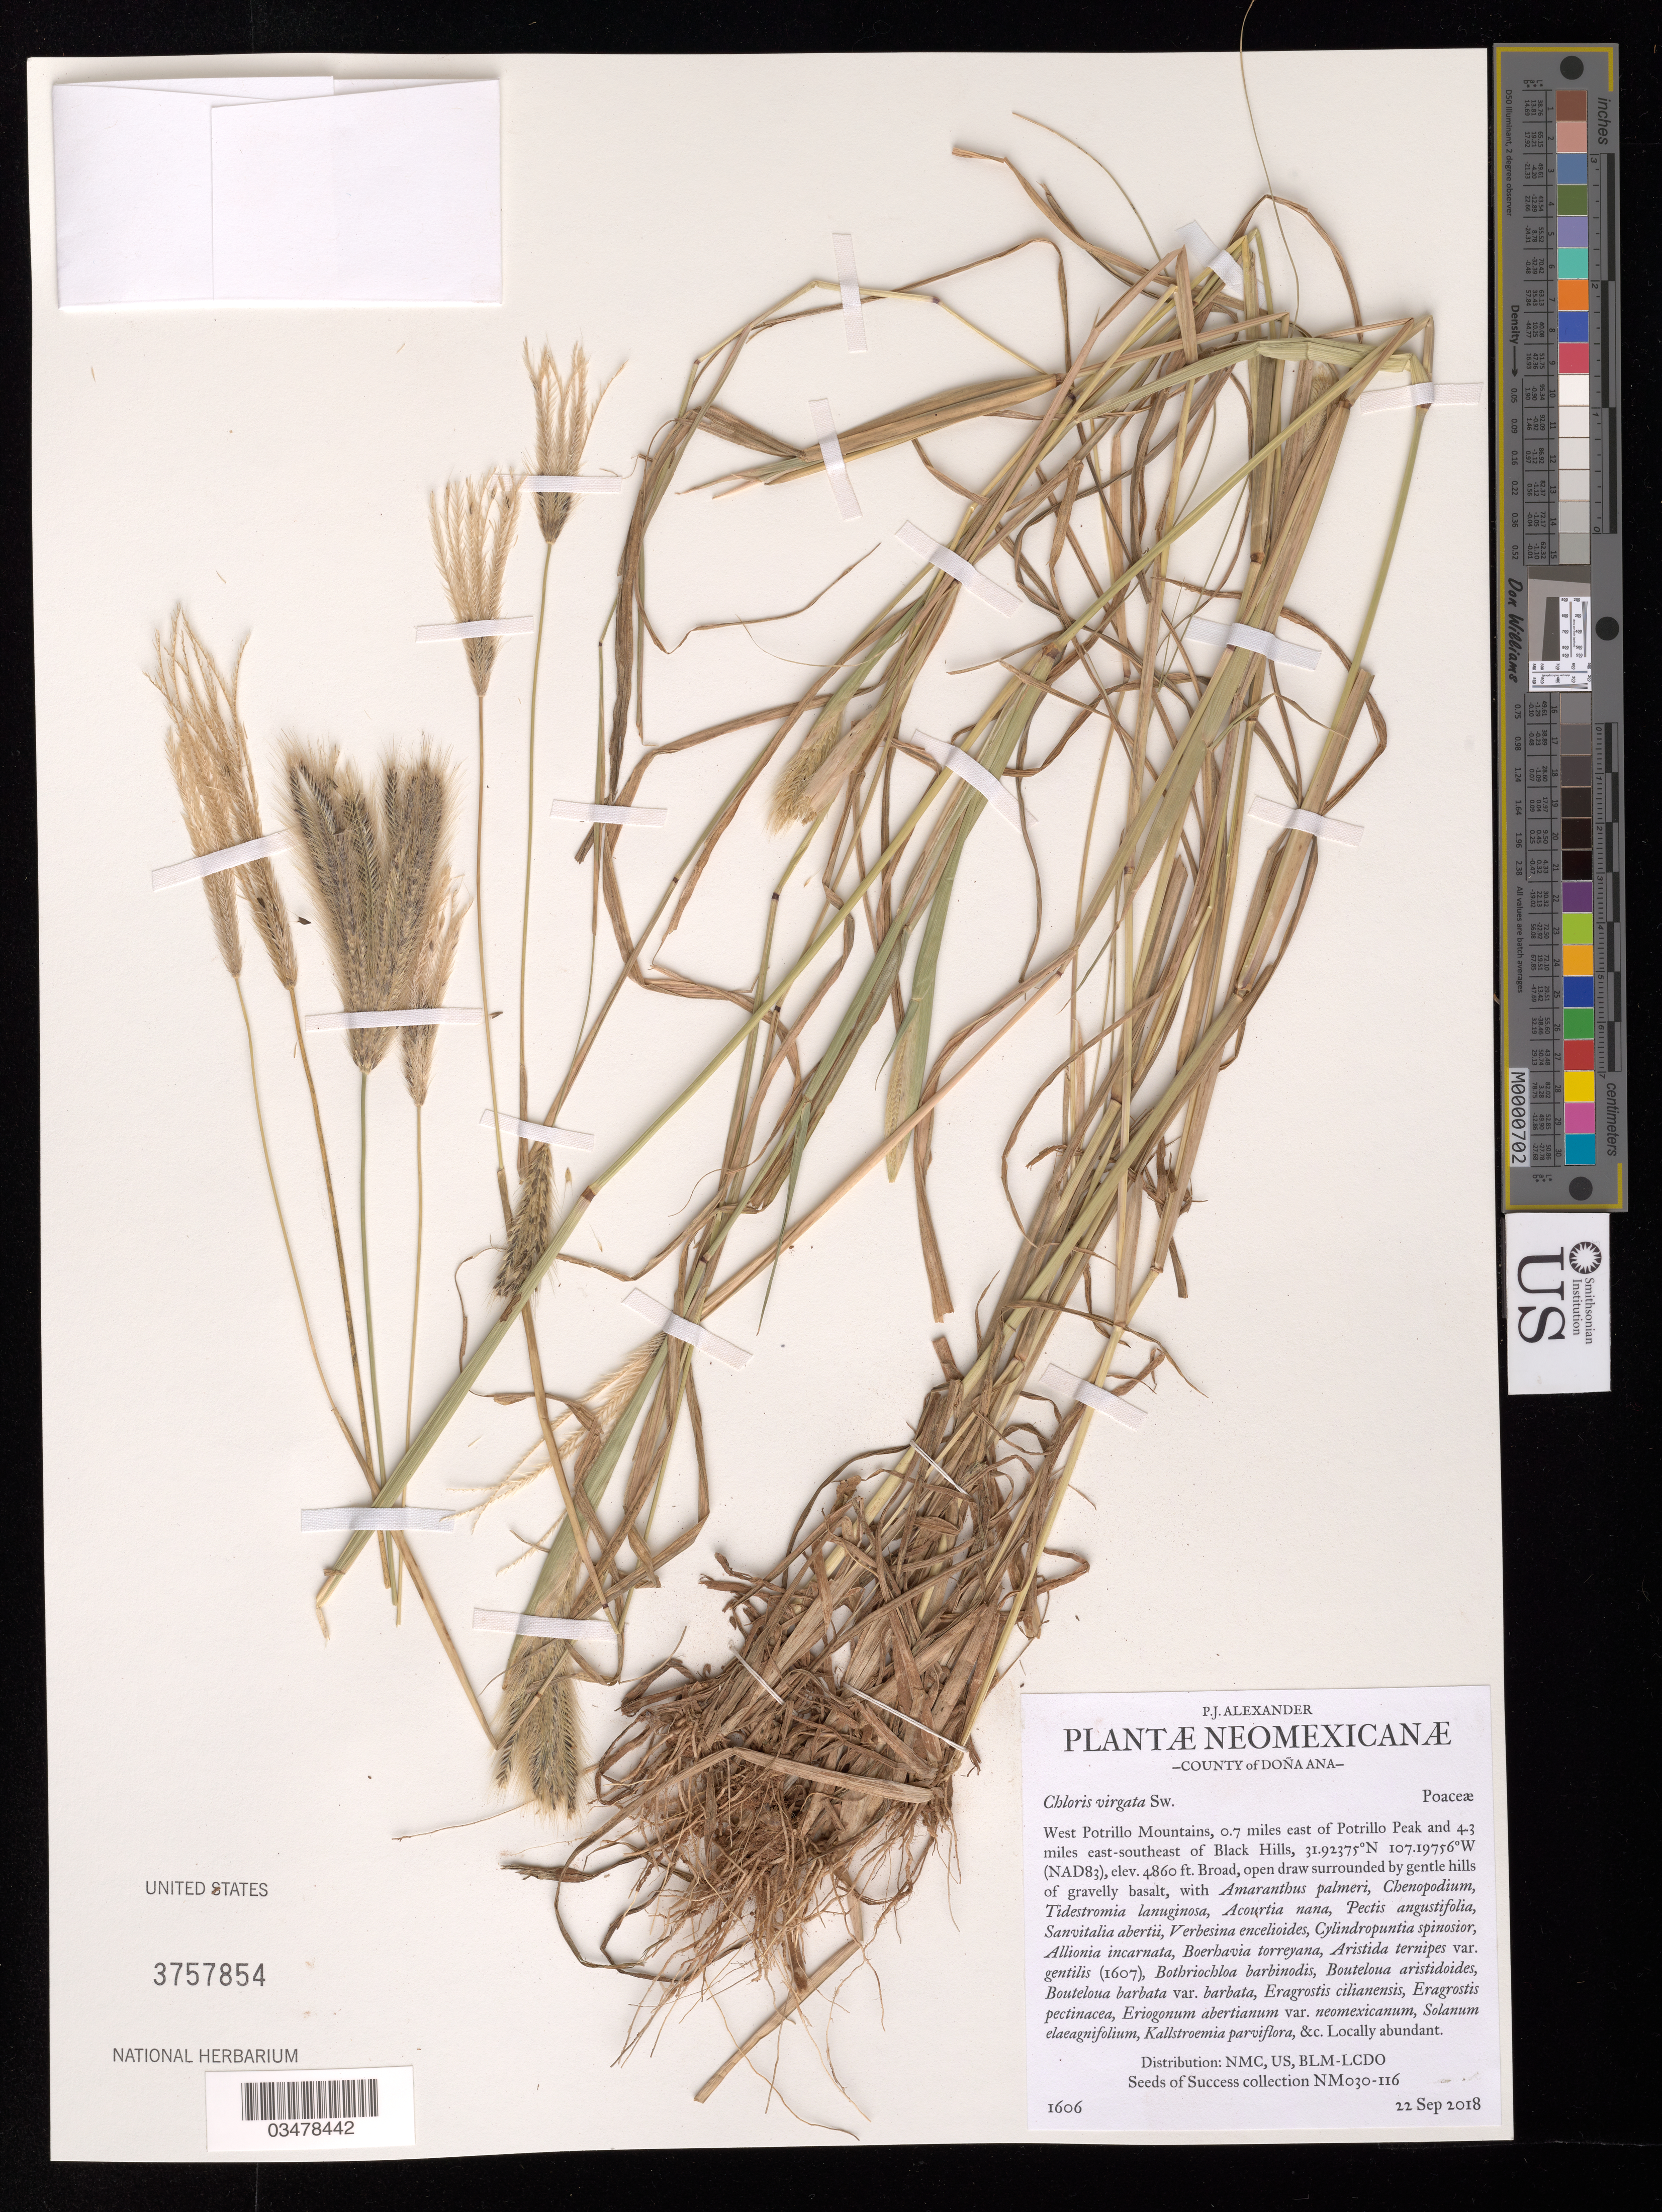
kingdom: Plantae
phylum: Tracheophyta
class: Liliopsida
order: Poales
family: Poaceae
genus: Chloris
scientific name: Chloris virgata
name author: Sw.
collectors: P. Alexander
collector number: NM030-116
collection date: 2018-09-22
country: United States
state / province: New Mexico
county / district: Dona Ana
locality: Allotment 03033. West Potrillo Mtns, 0.7 mi. E of Potrillo Peak and 4-3 mi. ESE of Black Hills.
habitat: Along a drainage in basalt hills. Ecological site: R042XB016NM, Draw. With Acourtia nana, Pectis angustifolia, Allionia incarnata, etc.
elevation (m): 1481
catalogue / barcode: US 3757854